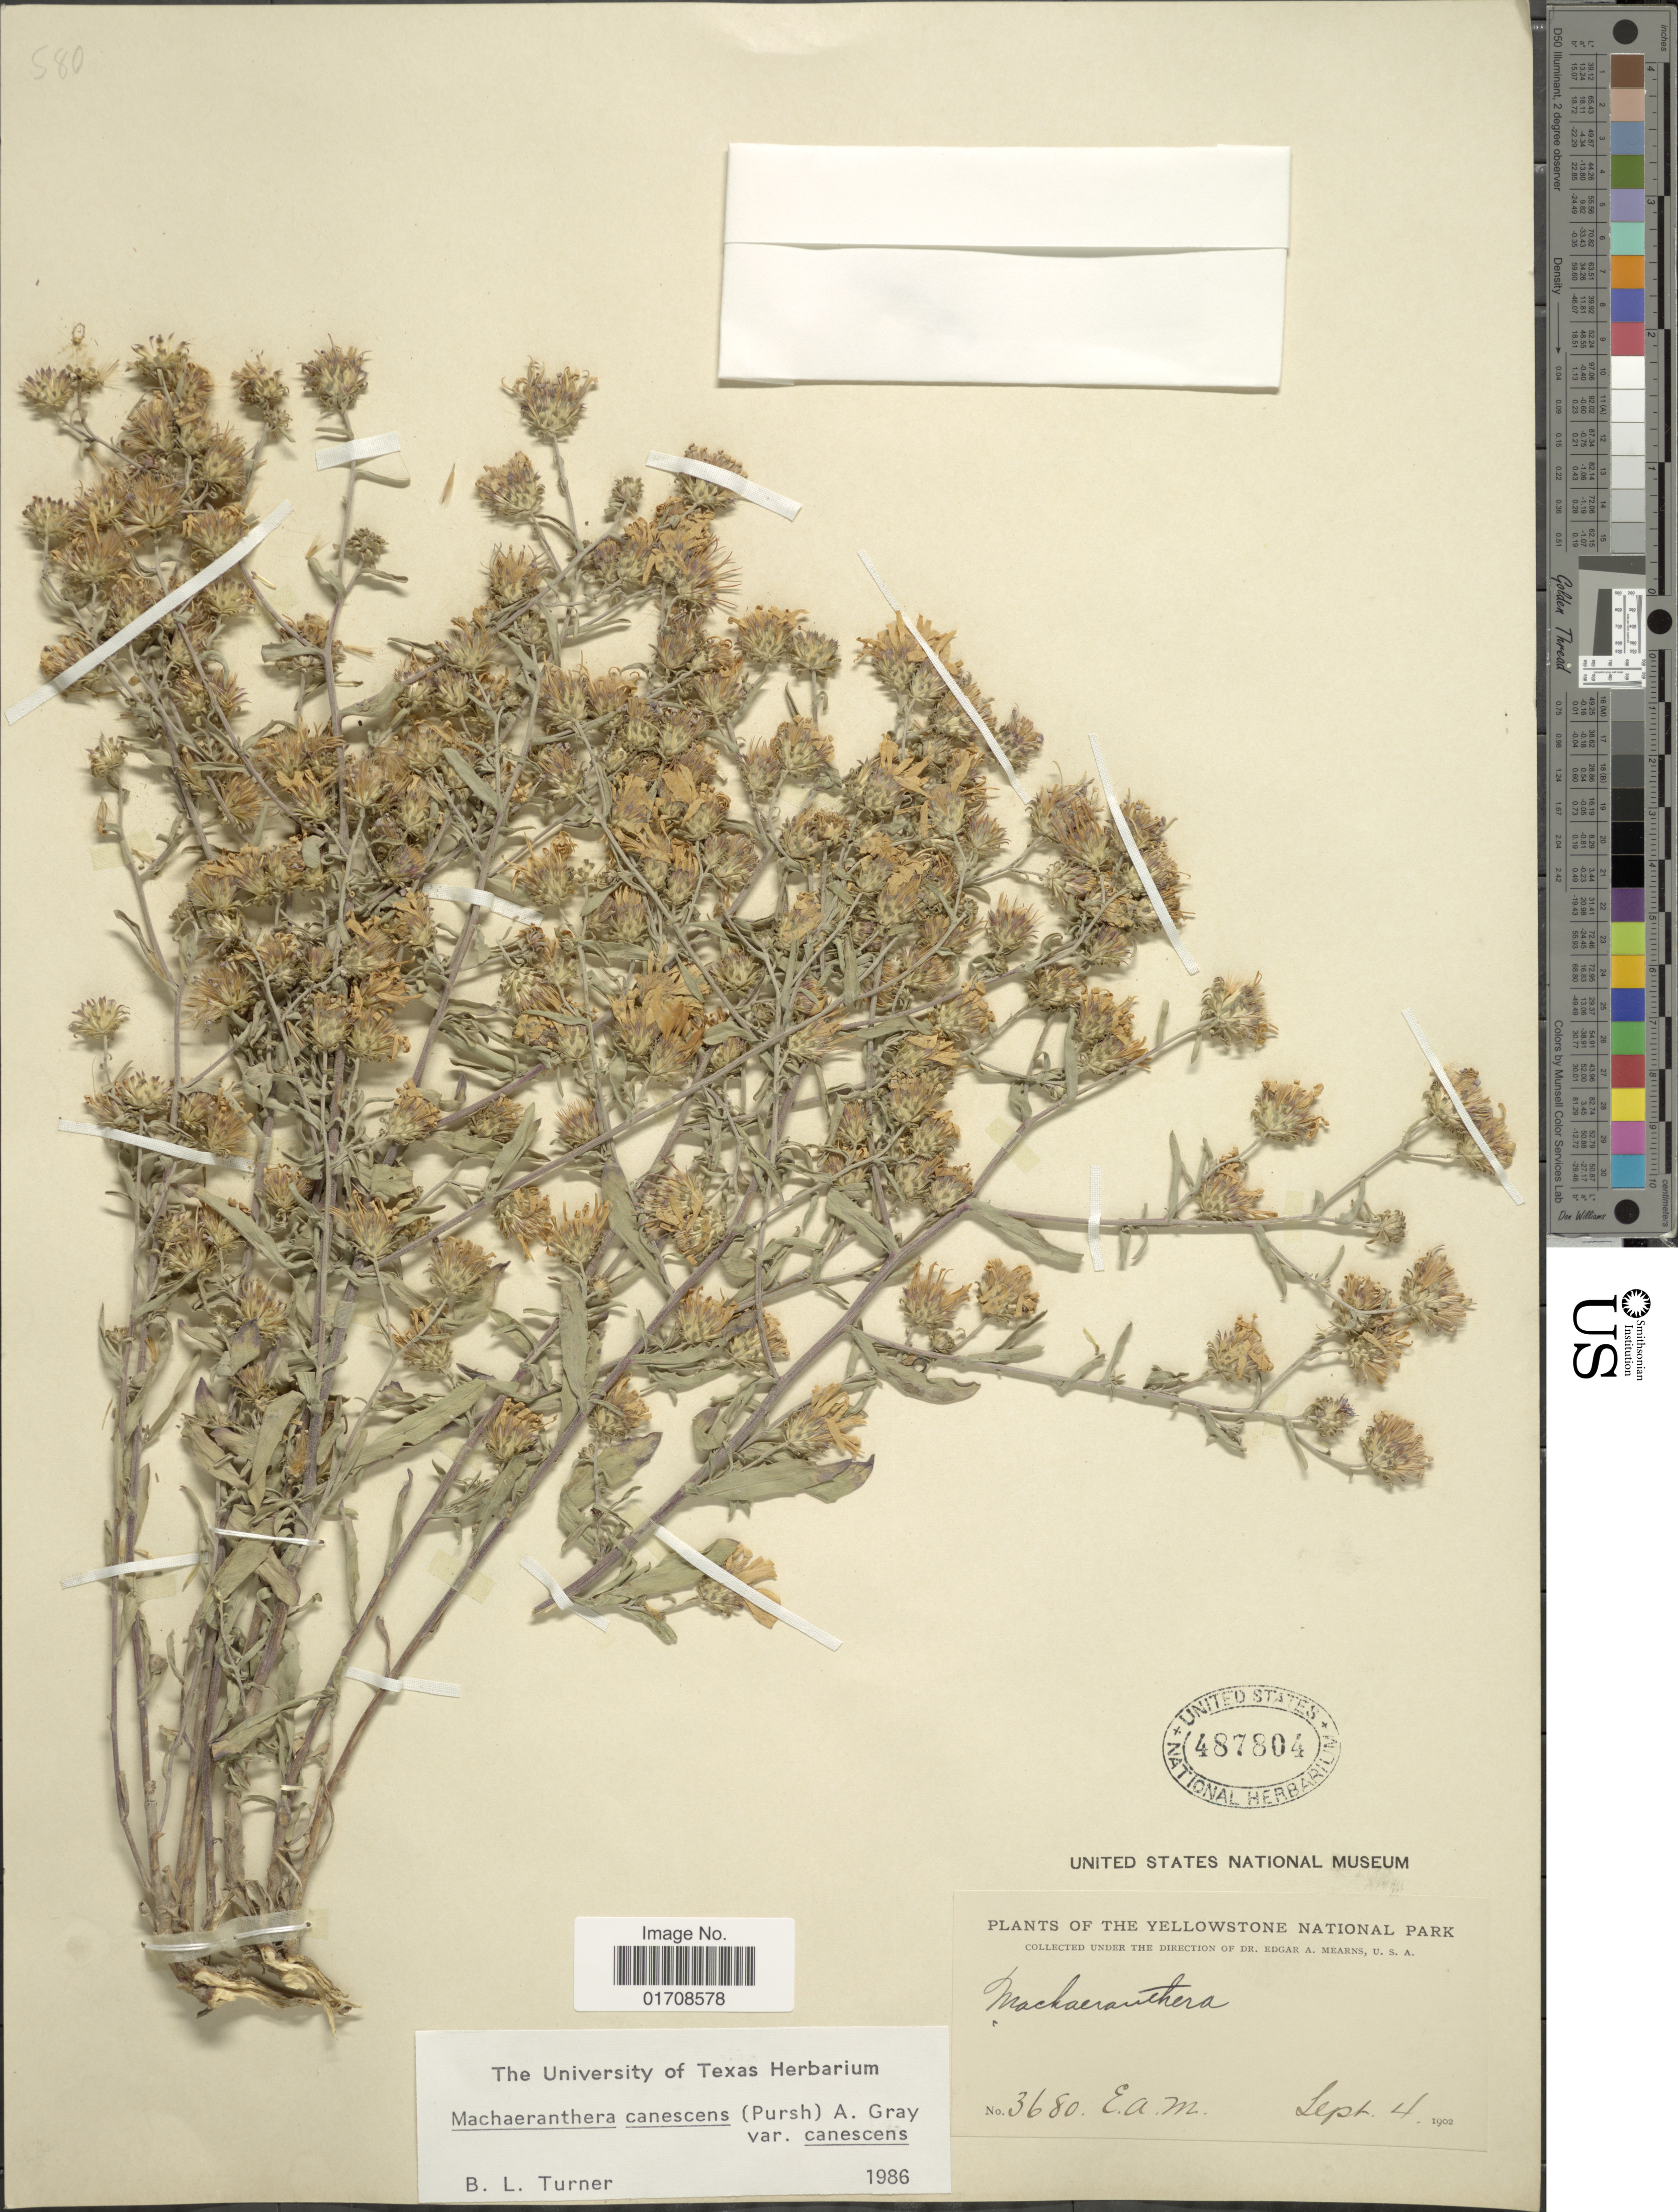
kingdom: Plantae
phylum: Tracheophyta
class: Magnoliopsida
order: Asterales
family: Asteraceae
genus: Machaeranthera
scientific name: Machaeranthera canescens var. canescens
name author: (Pursh) A. Gray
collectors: E. A. Mearns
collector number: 3680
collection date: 1902-09-04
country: United States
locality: Yellowstone National Park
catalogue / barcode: US 487804